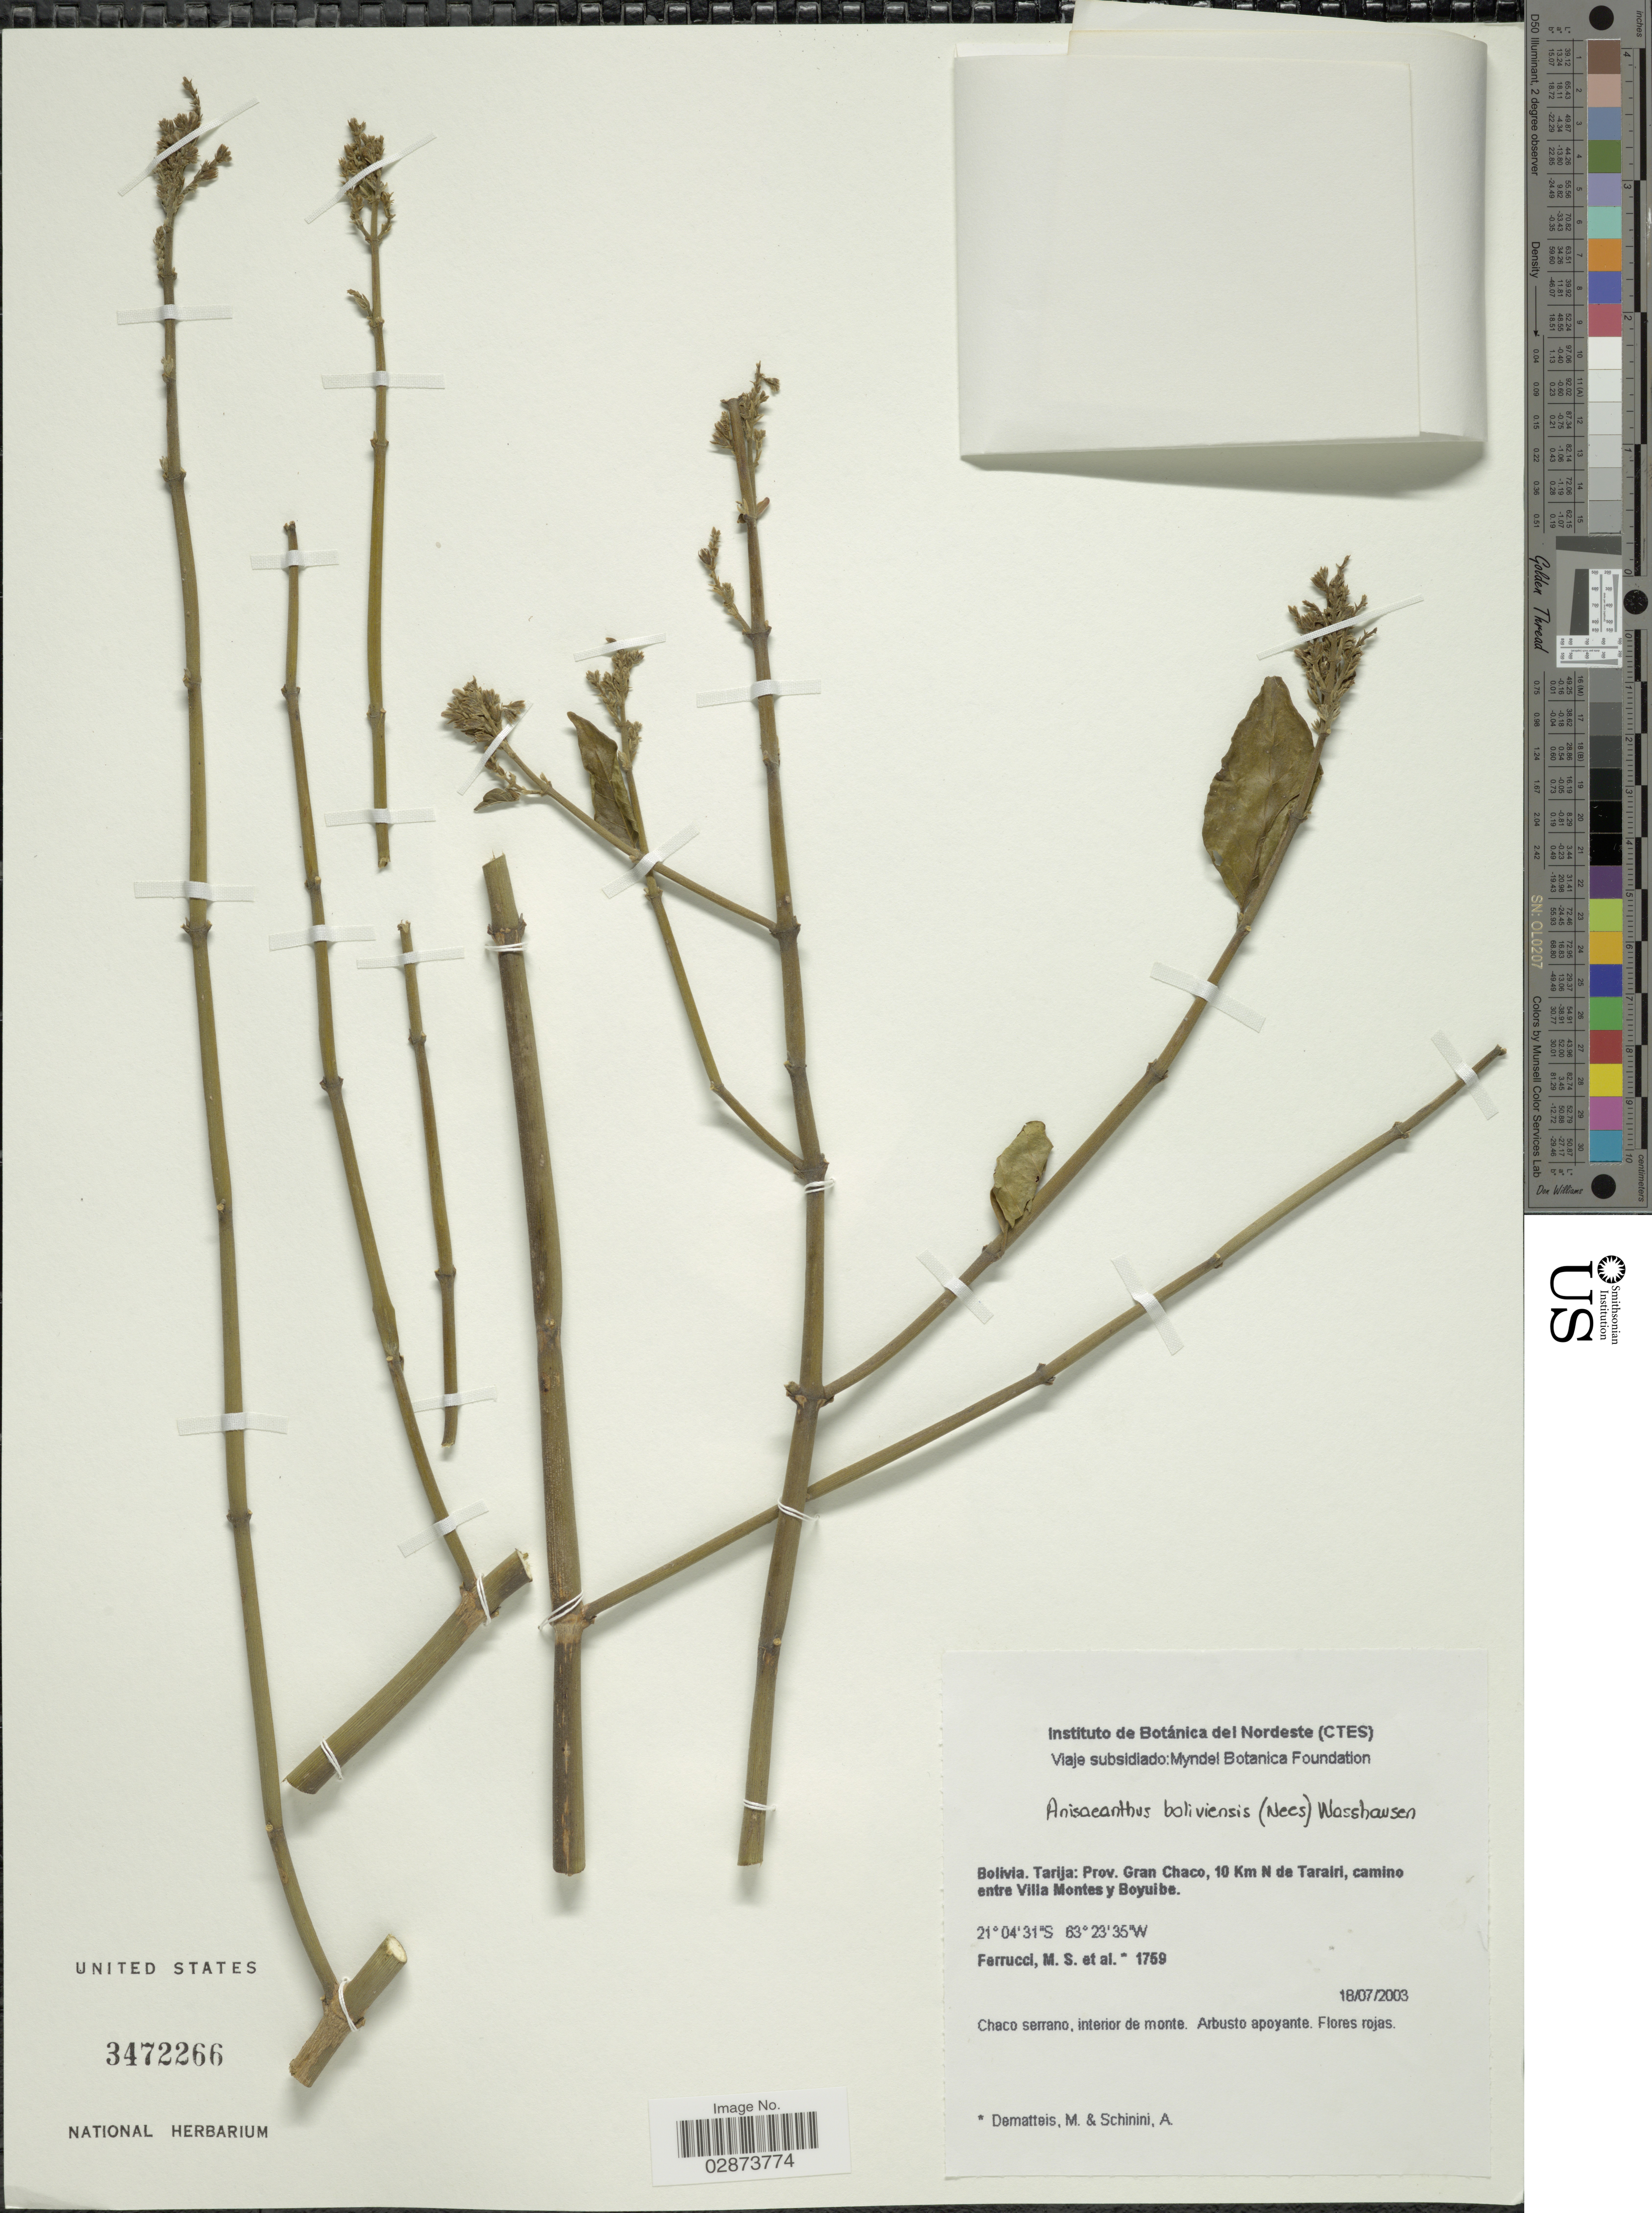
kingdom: Plantae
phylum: Tracheophyta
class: Magnoliopsida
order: Lamiales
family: Acanthaceae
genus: Thyrsacanthus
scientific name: Thyrsacanthus boliviensis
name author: (Nees) A.L.A. Côrtes & Rapini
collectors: M. S. Ferrucci & A. Schinini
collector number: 1759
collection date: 2003-07-18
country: Bolivia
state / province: Tarija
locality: Prov. Gran Chaco, 10 Km N de Tarairi, camino entre Villa Montes y Boyuibe.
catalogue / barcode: US 3472266